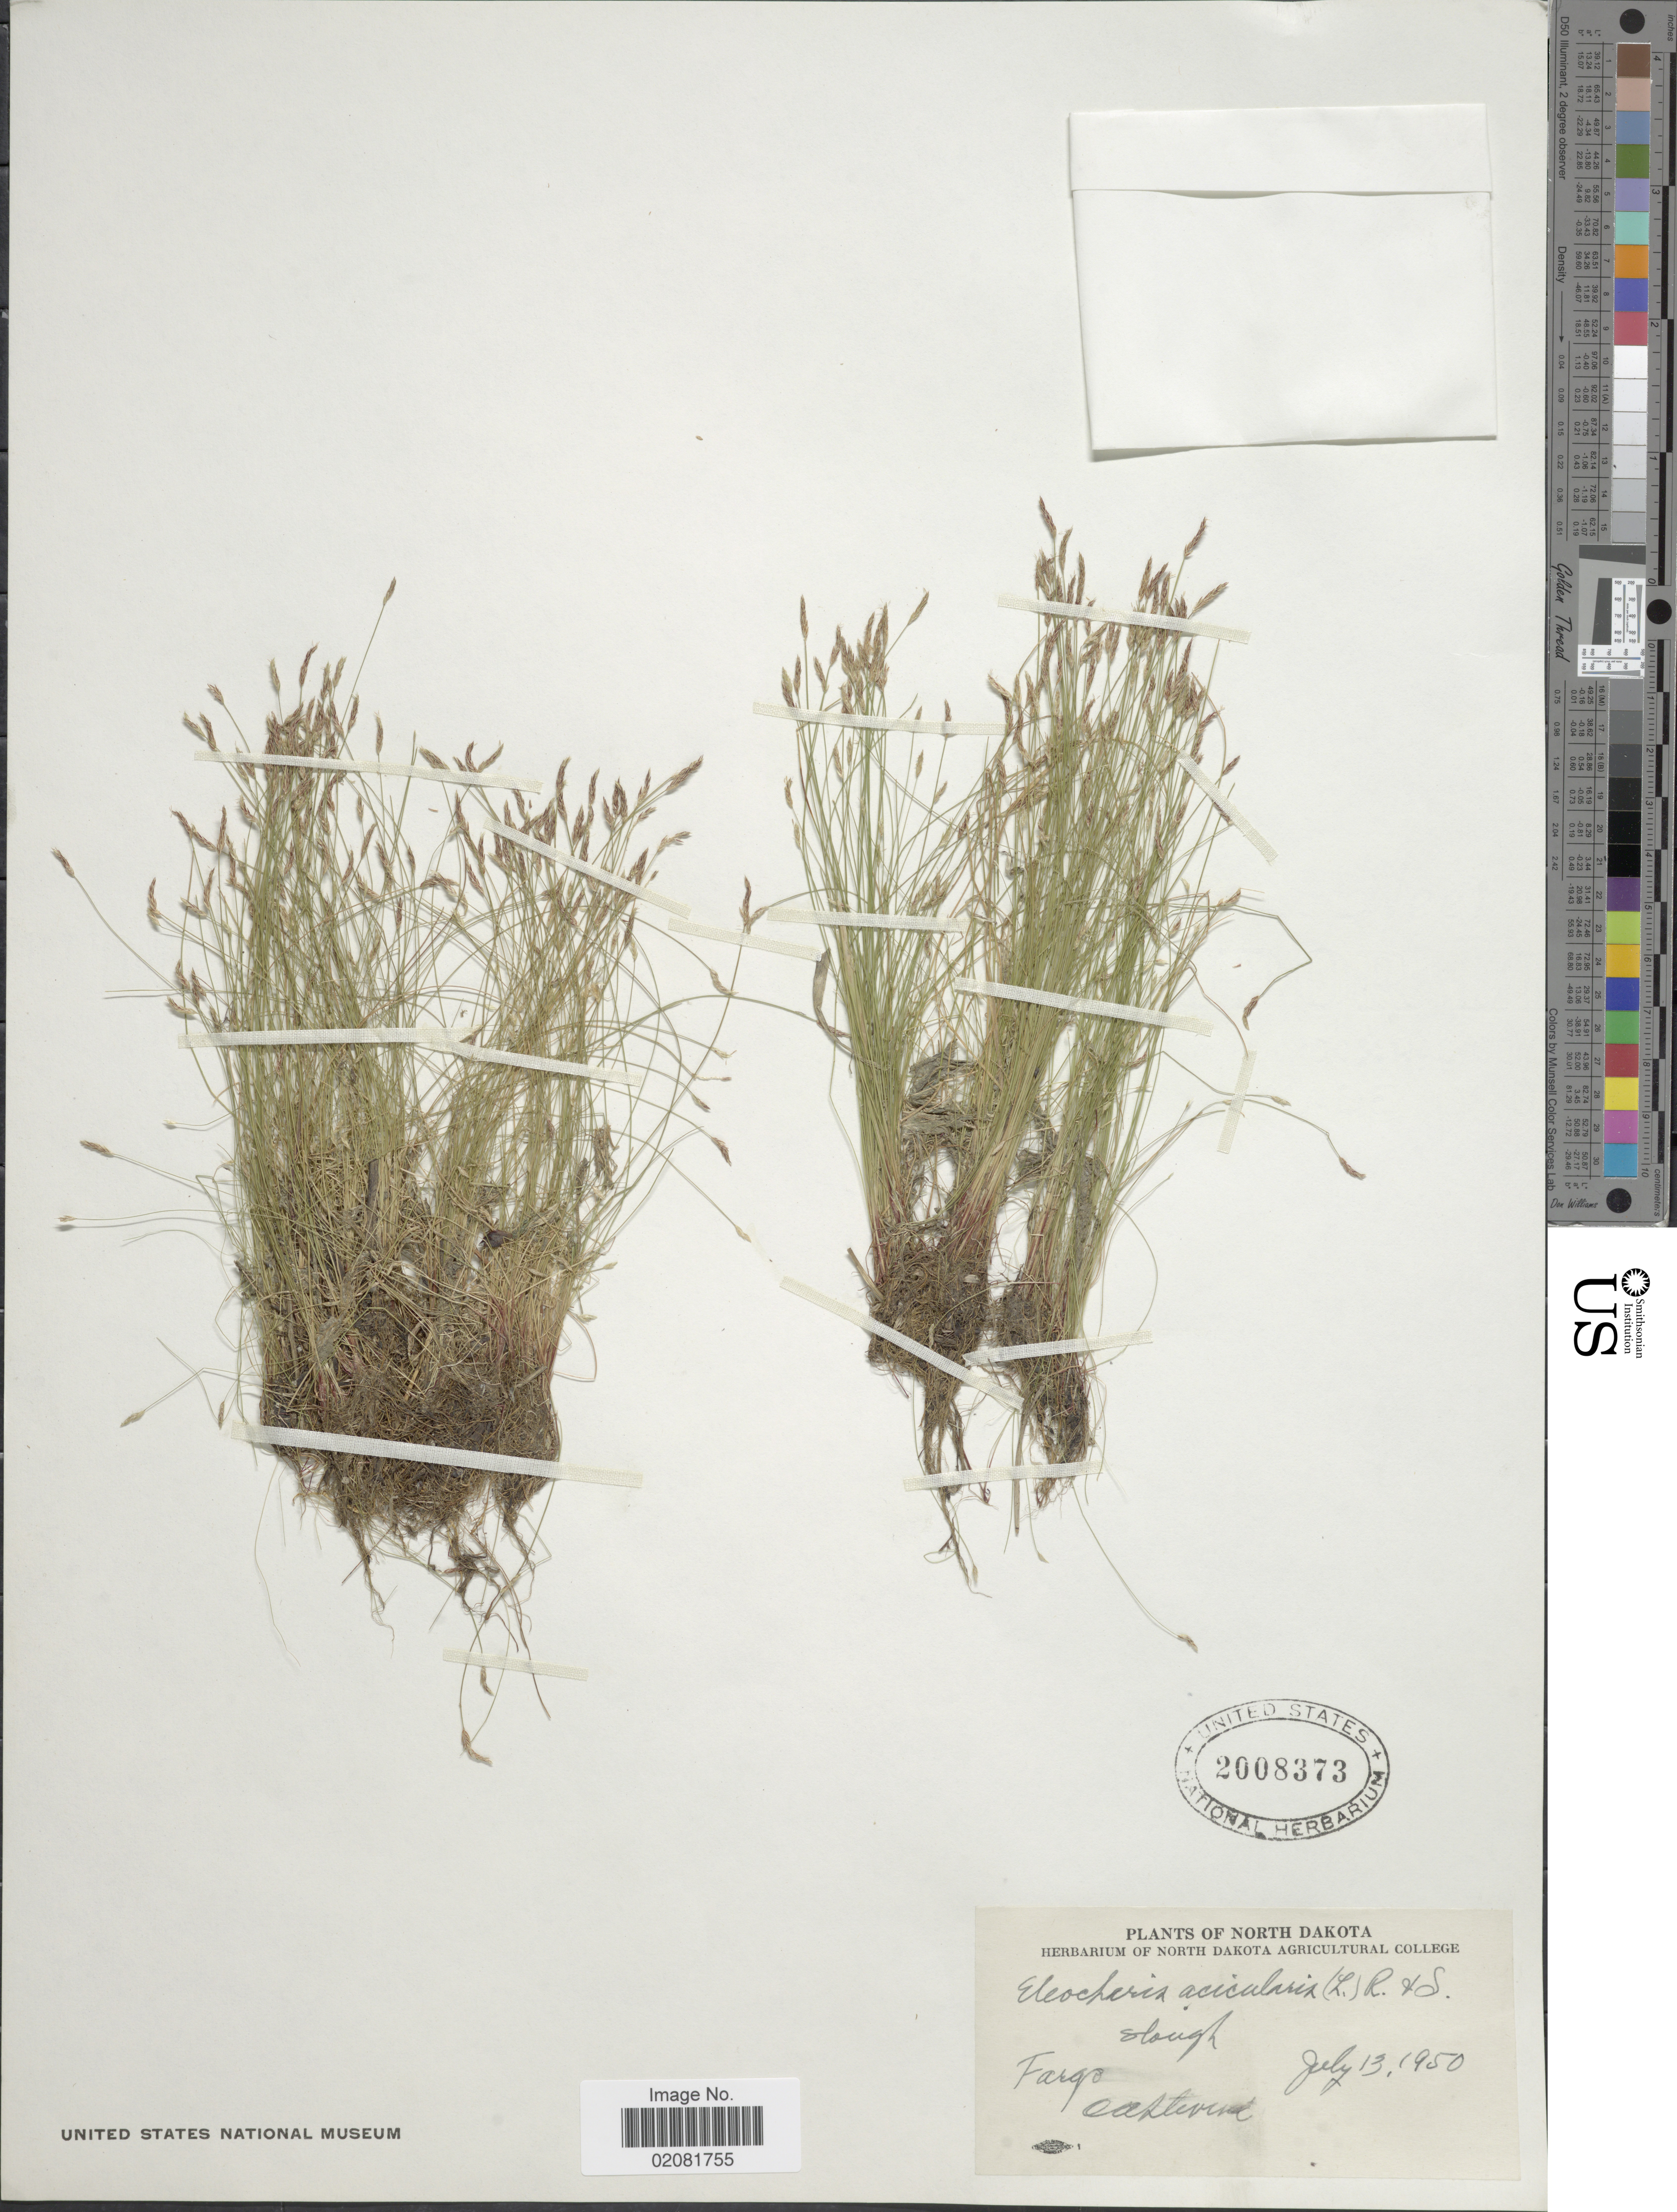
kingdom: Plantae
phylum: Tracheophyta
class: Liliopsida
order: Poales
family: Cyperaceae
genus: Eleocharis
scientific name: Eleocharis acicularis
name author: (L.) Roem. & Schult.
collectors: O. A. Stevens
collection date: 1950-07-13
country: United States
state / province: North Dakota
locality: Fargo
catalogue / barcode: US 2008373